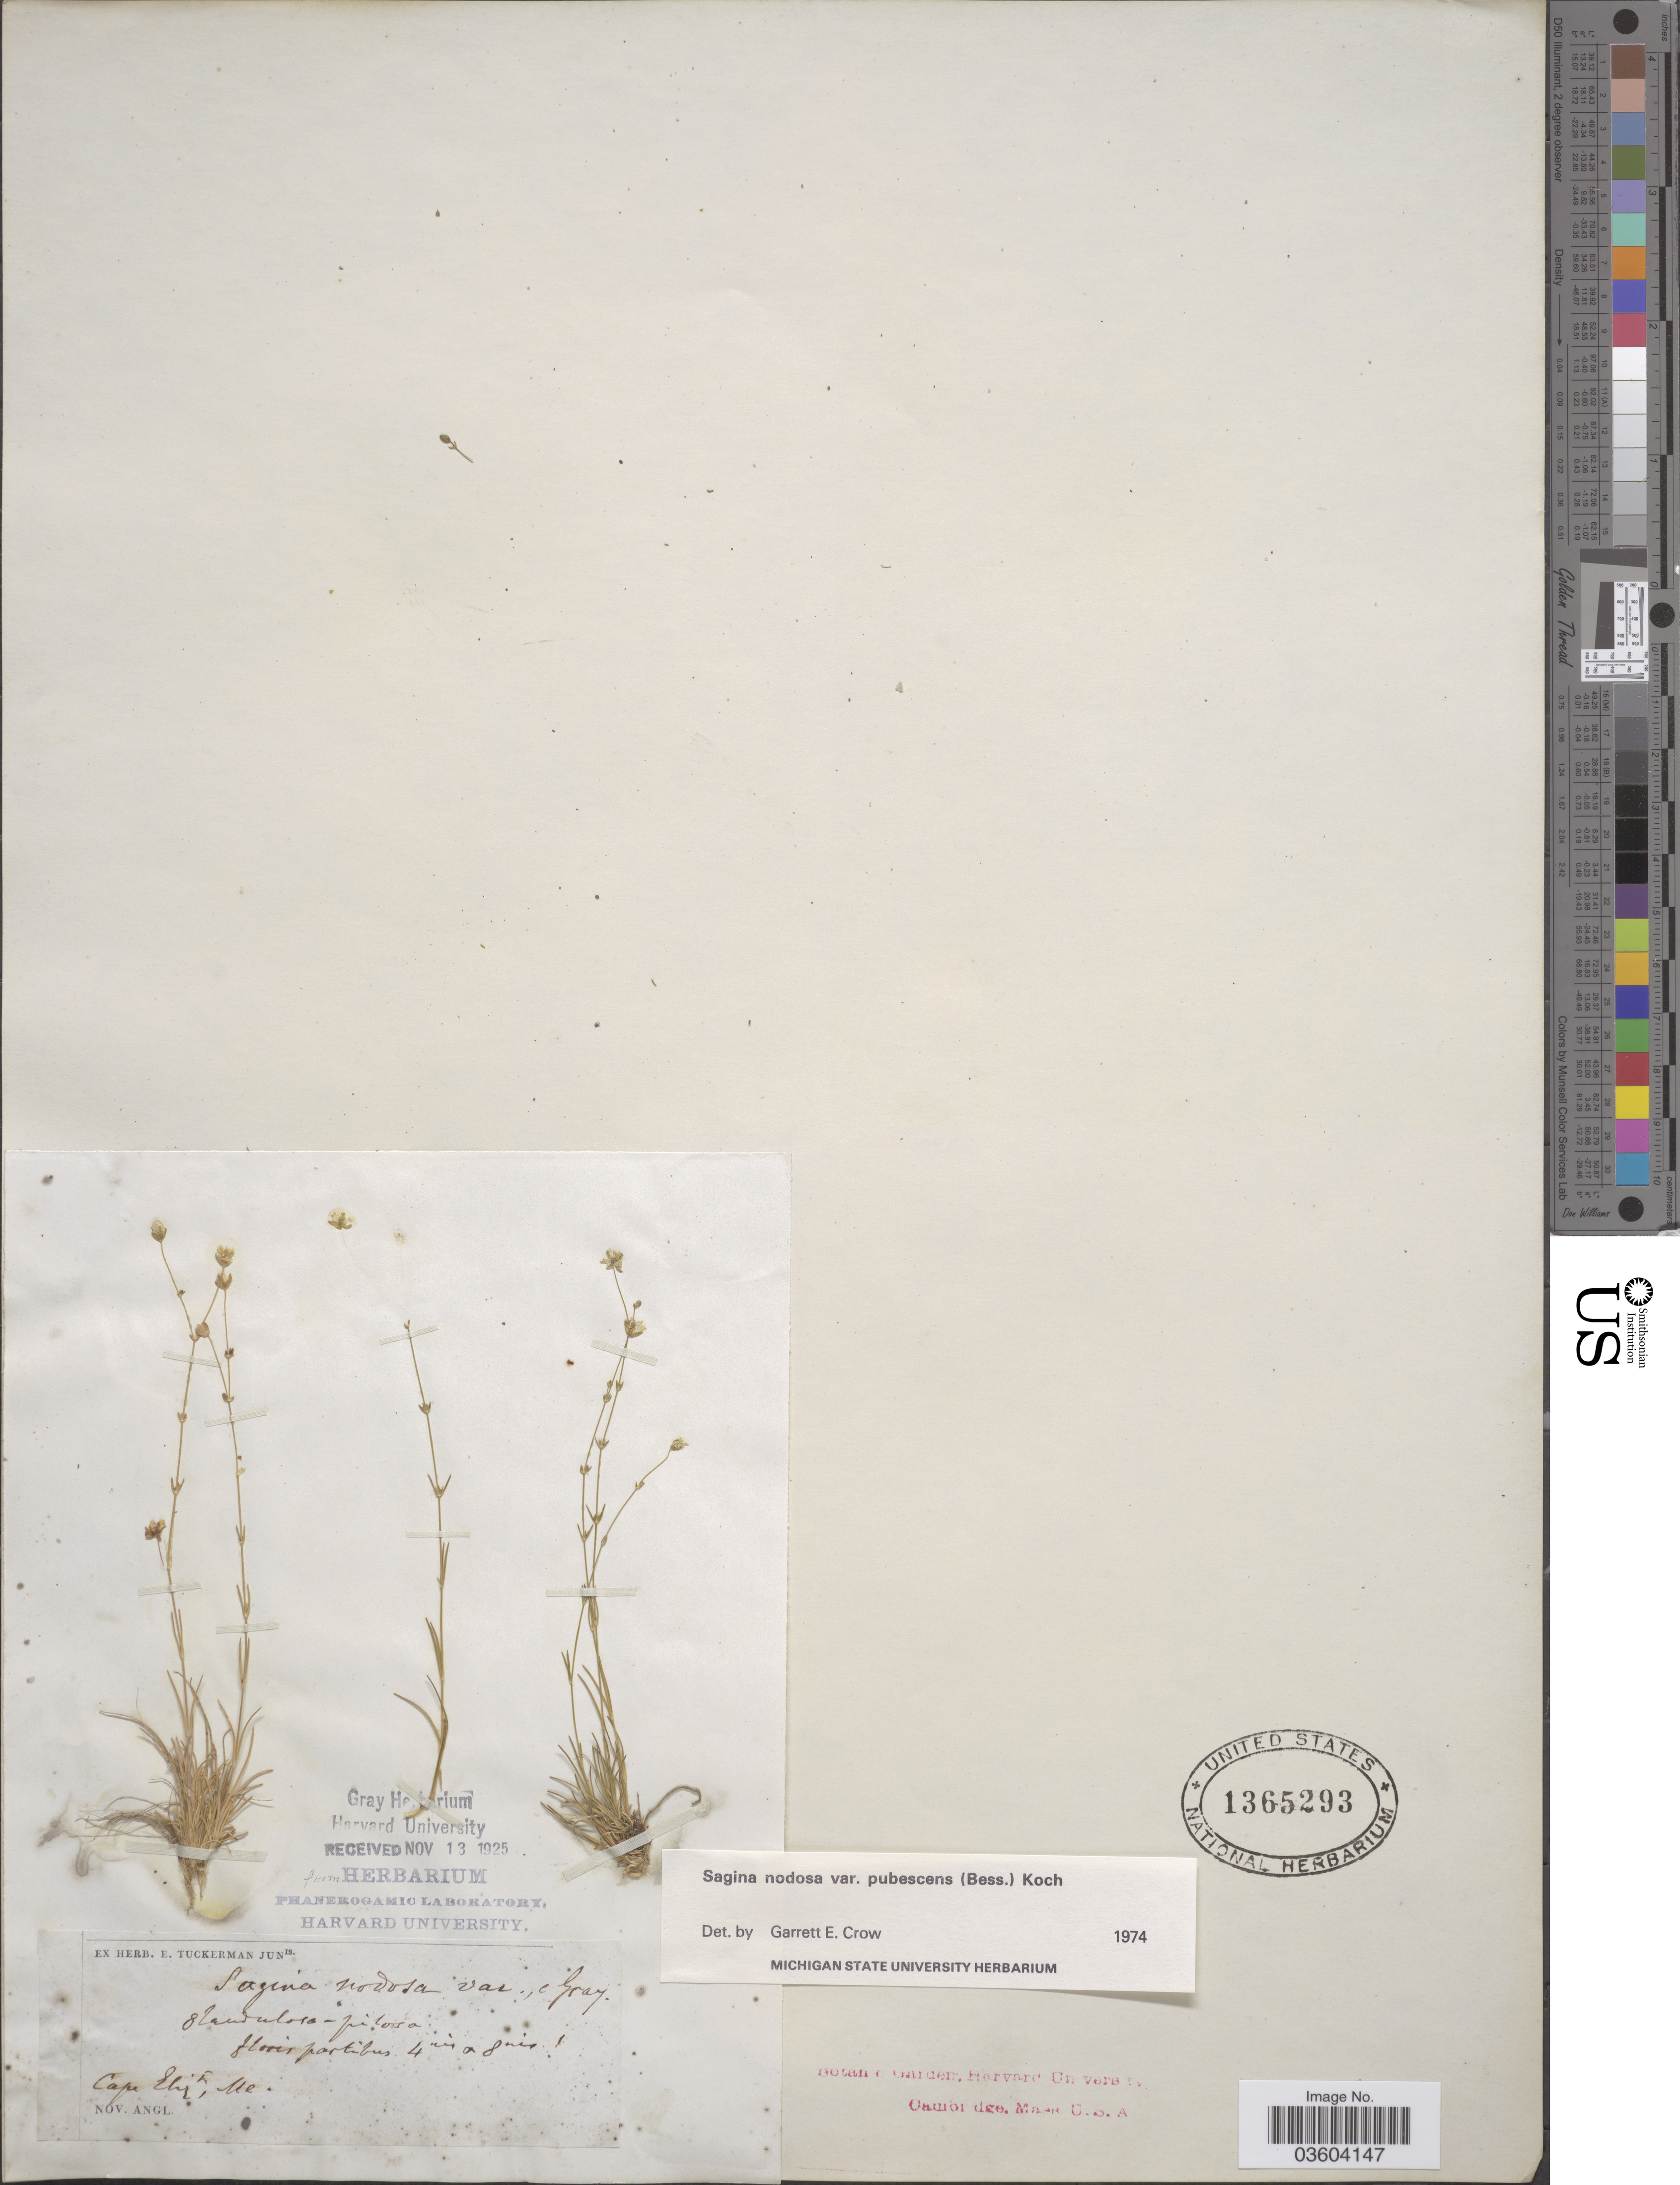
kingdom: Plantae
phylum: Tracheophyta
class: Magnoliopsida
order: Caryophyllales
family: Caryophyllaceae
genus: Sagina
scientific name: Sagina nodosa var. pubescens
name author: Mert. & W.D.J. Koch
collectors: ex herb. E. Tuckerman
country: United States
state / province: Maine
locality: Cape Ellis, Me.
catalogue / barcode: US 1365293